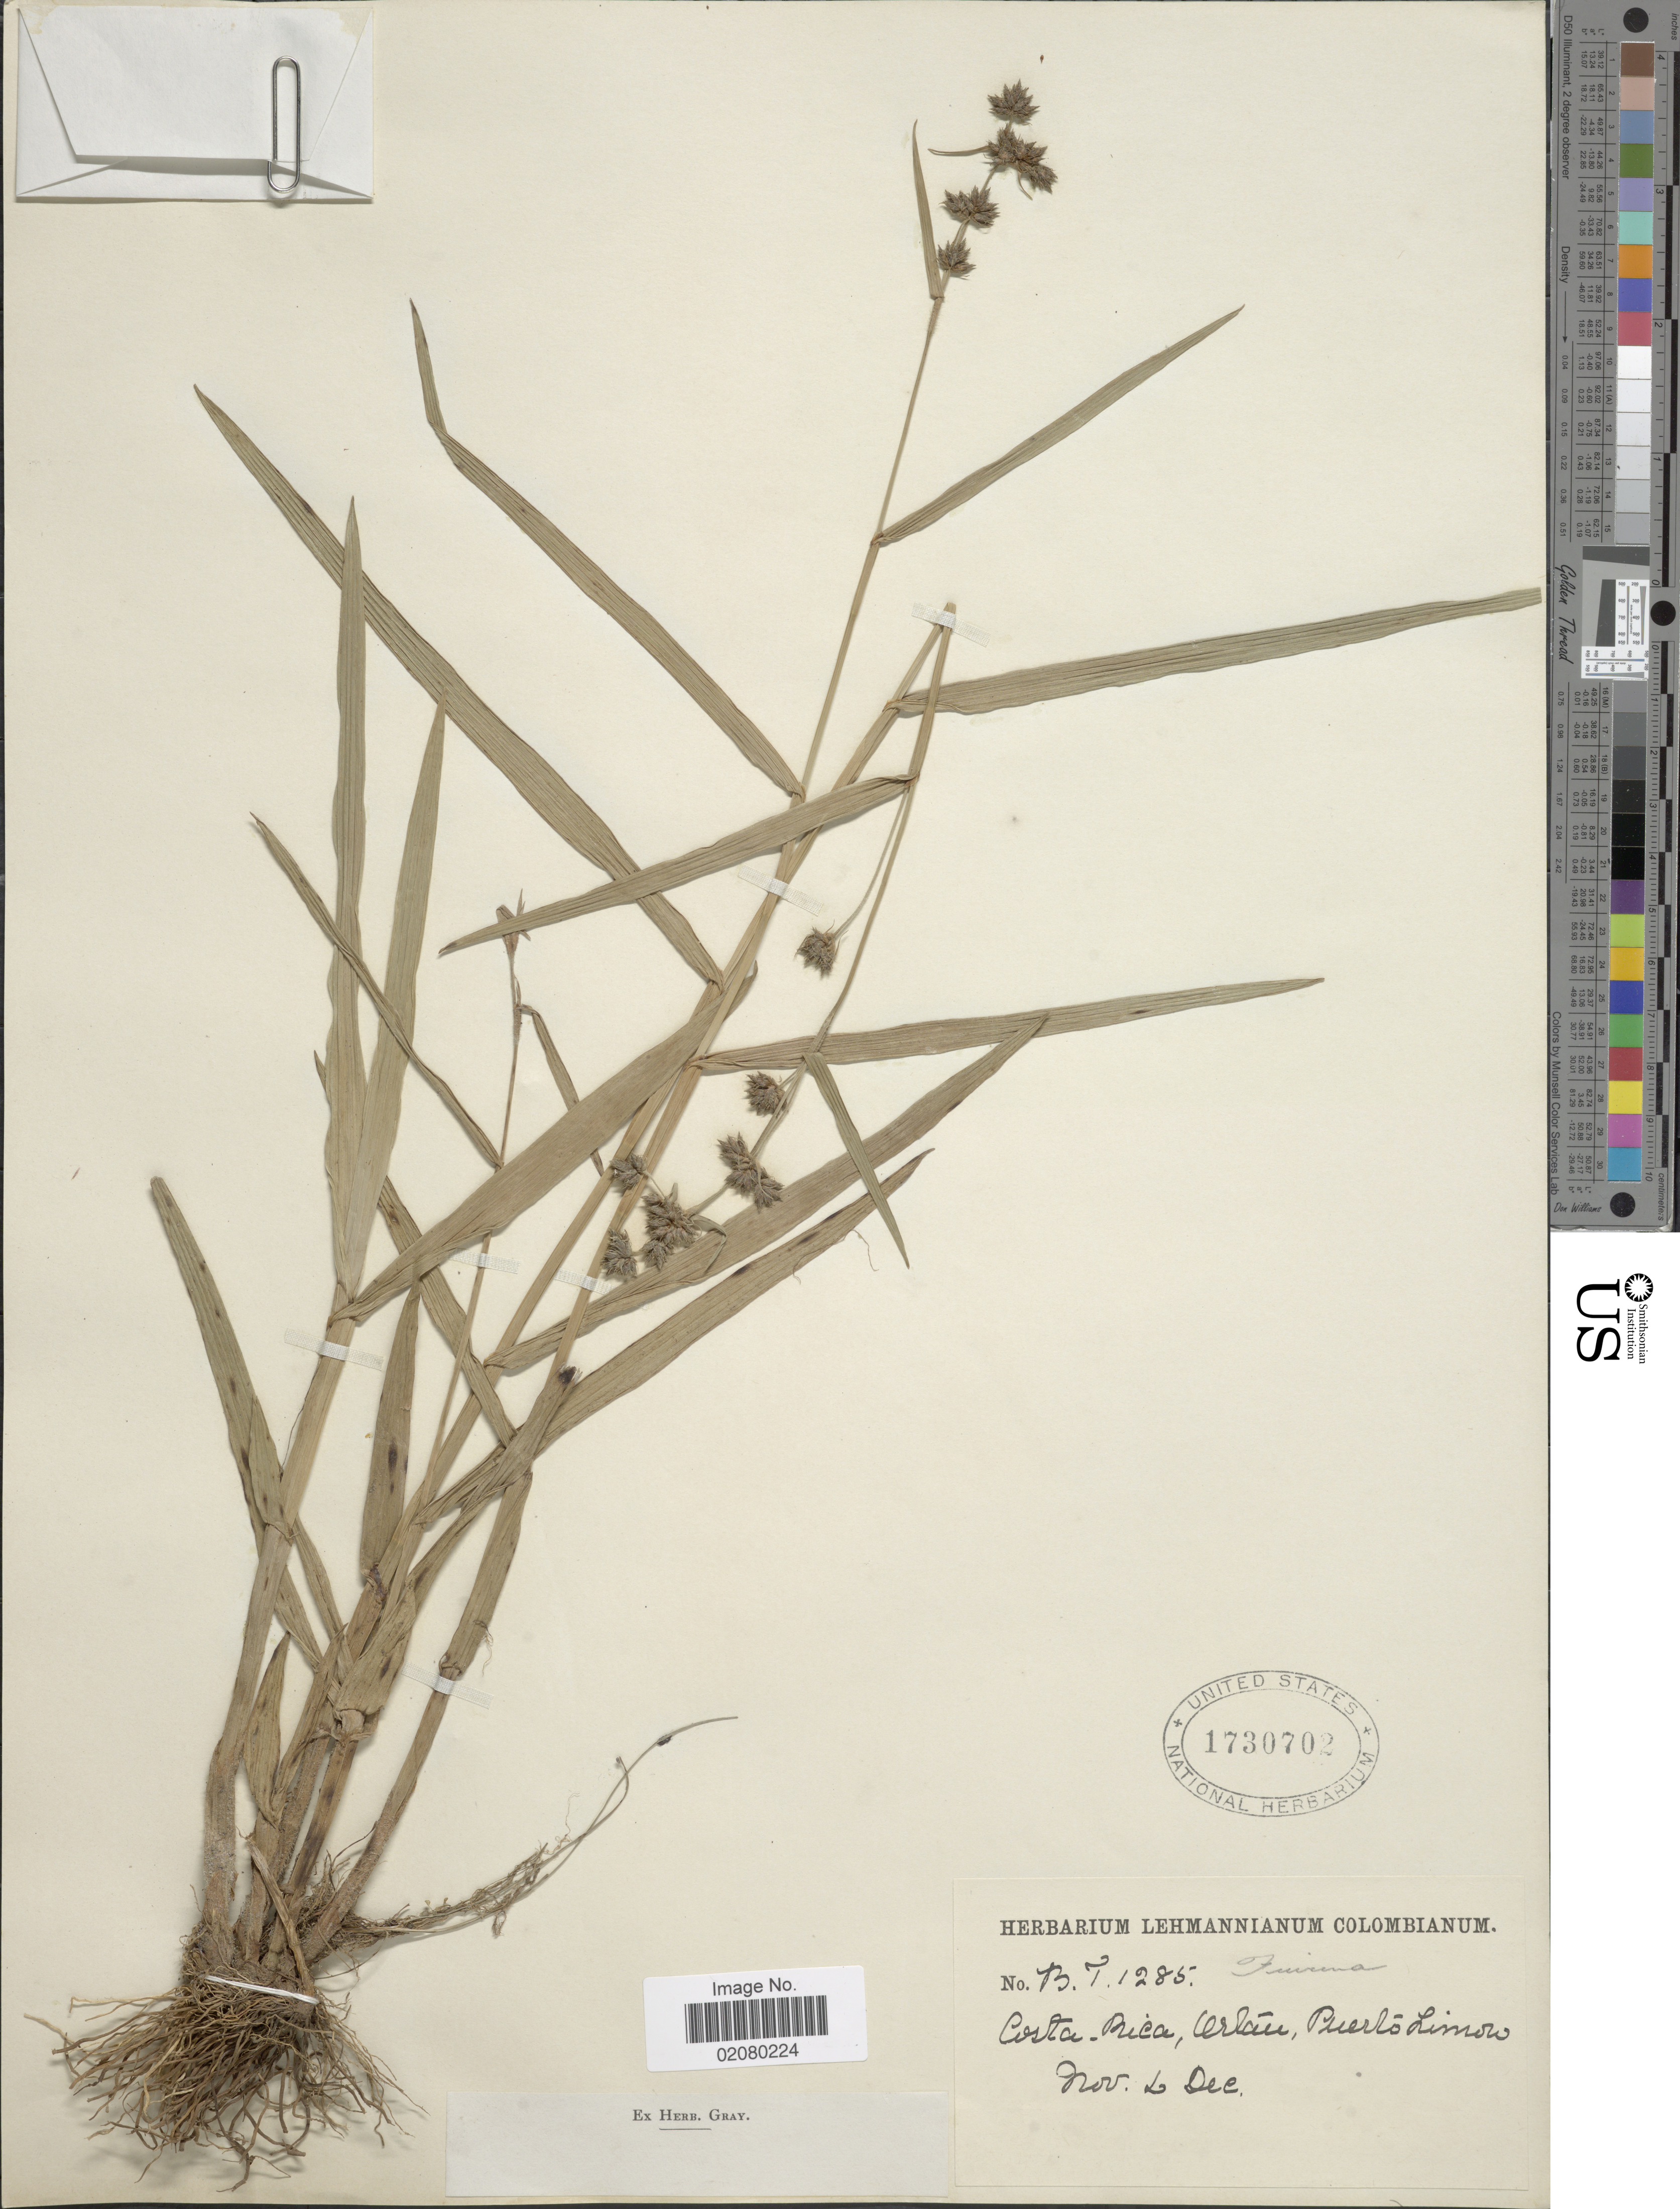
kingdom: Plantae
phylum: Tracheophyta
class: Liliopsida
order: Poales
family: Cyperaceae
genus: Fuirena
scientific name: Fuirena sp.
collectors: ex herb. Lehmannianum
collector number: B.T.1285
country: Costa Rica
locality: Carlau, Puerto Limon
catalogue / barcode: US 1730702